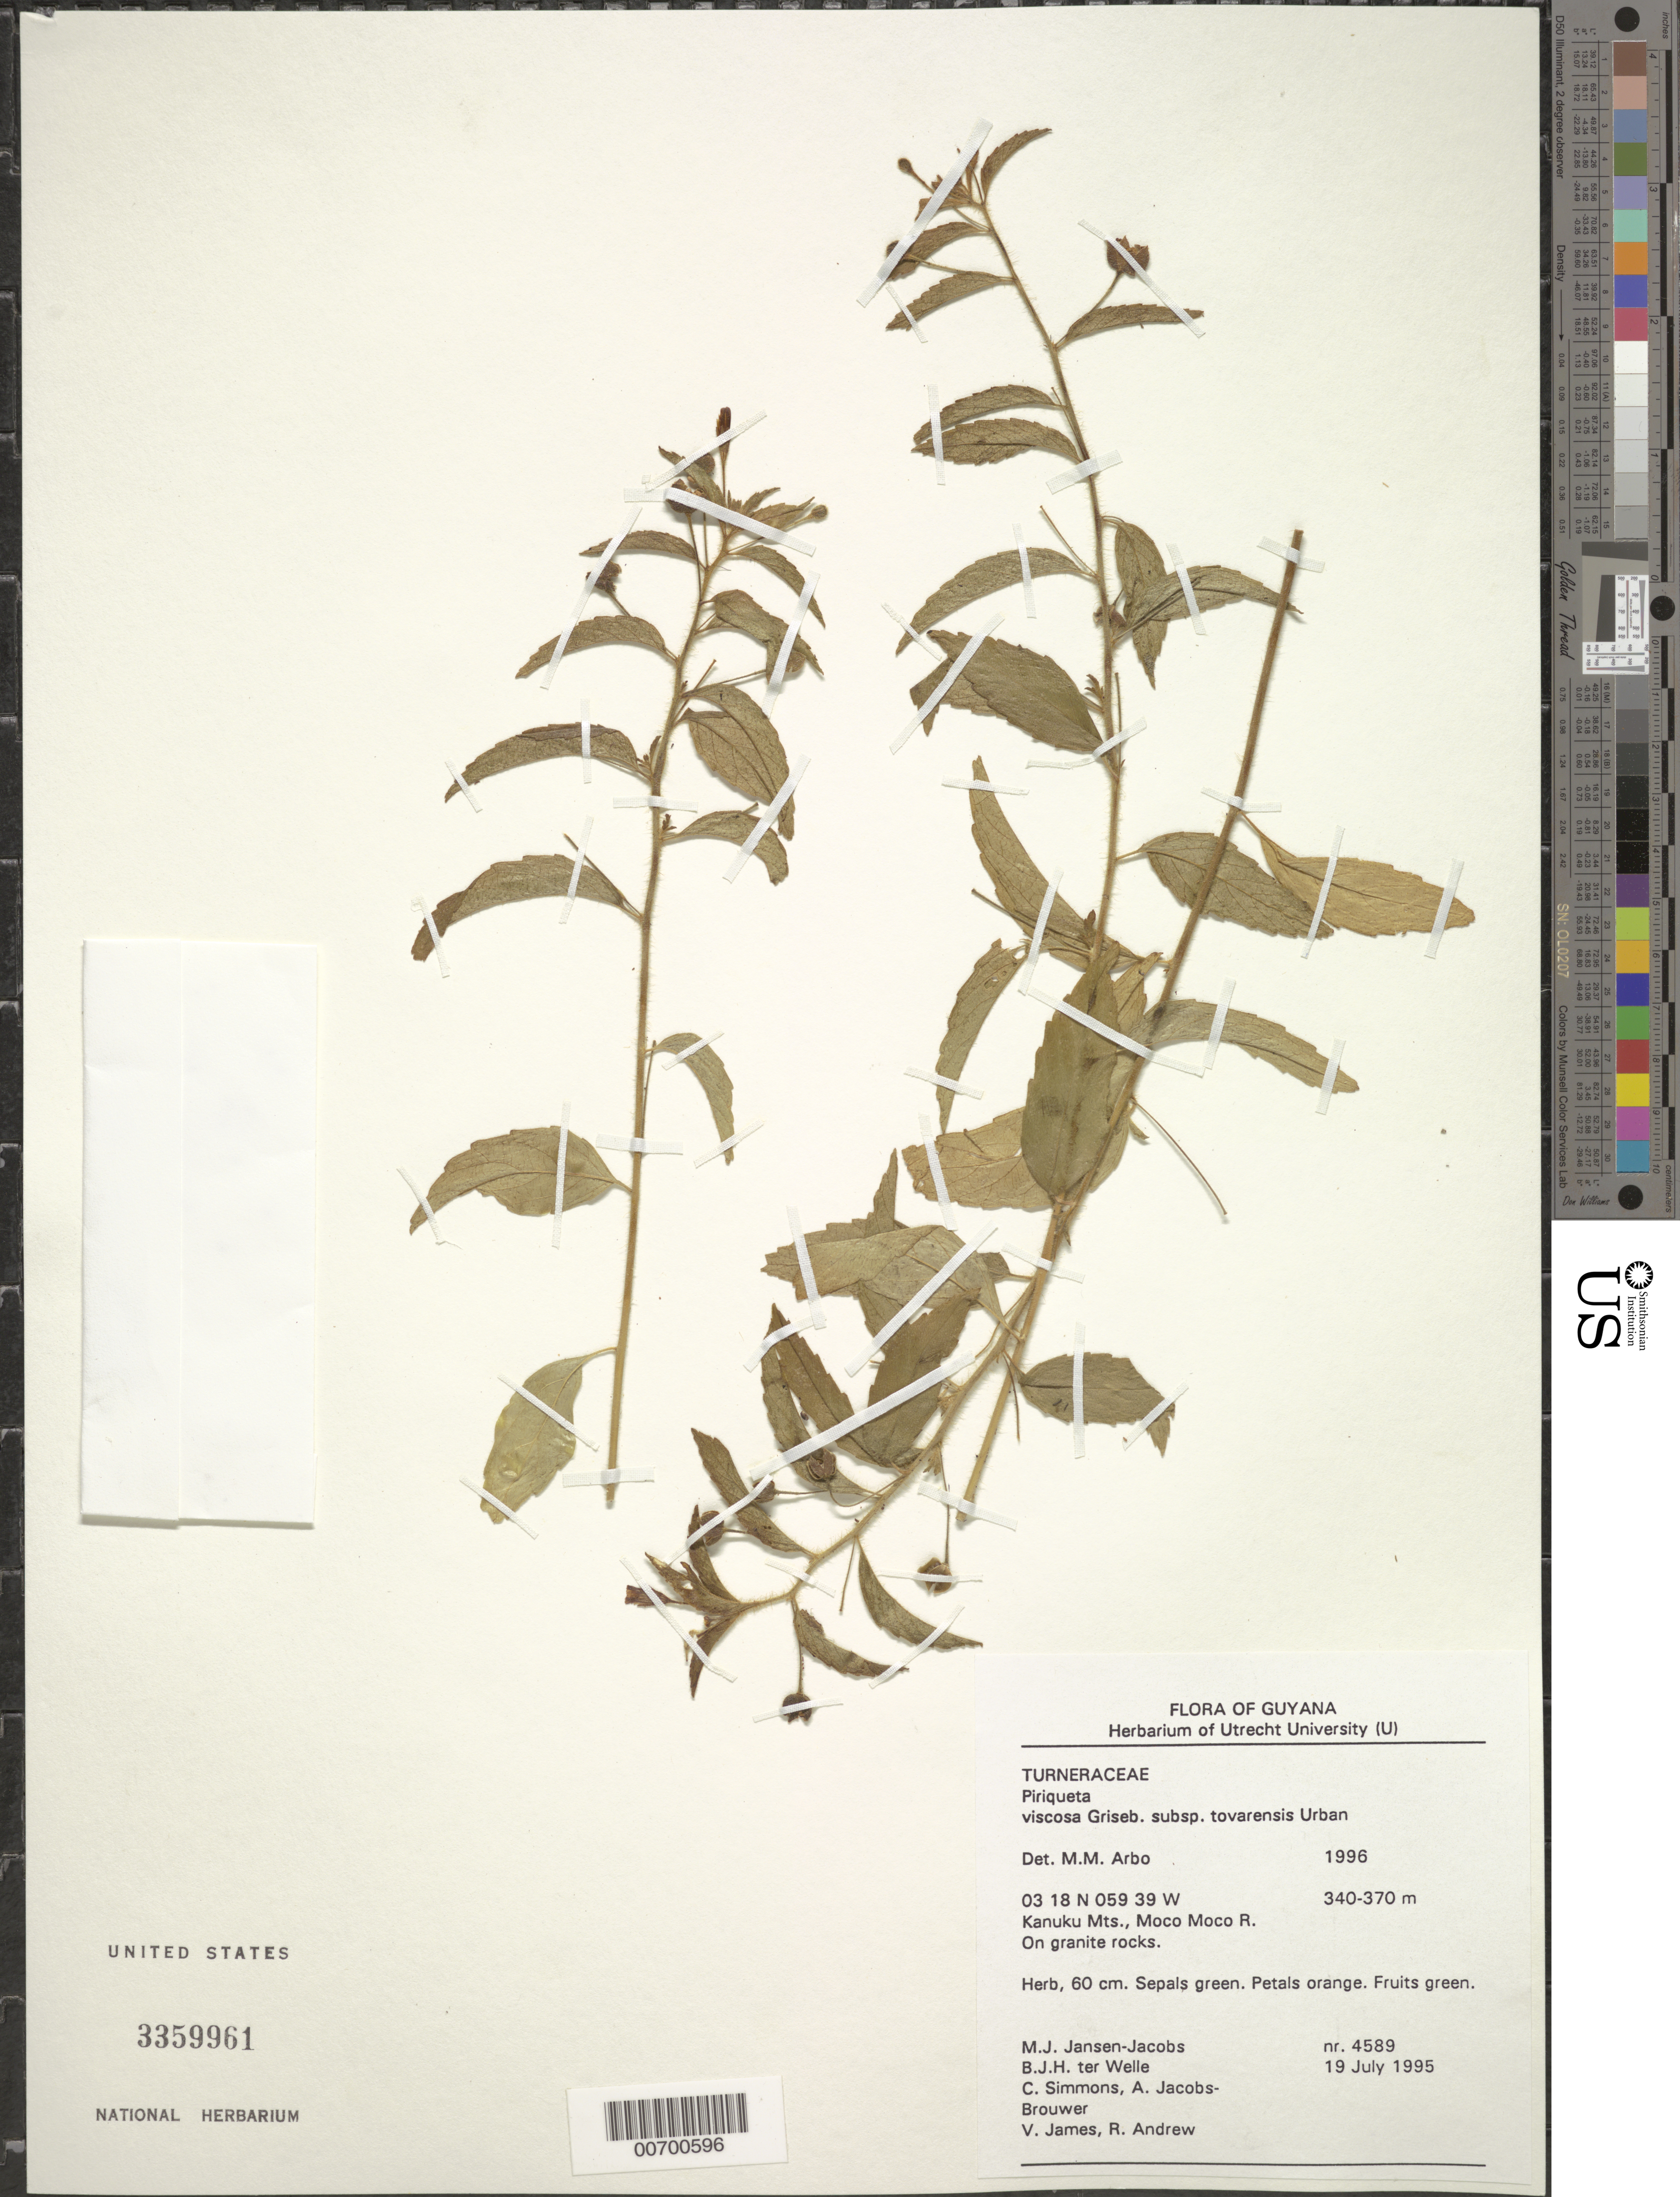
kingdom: Plantae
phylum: Tracheophyta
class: Magnoliopsida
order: Malpighiales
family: Turneraceae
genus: Piriqueta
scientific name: Piriqueta viscosa subsp. tovarensis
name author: Urb.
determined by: Arbo, M. M.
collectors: M. J. Jansen-Jacobs, B. Welle, C. Simmons, A. Jacobs-Brouwer, V. James & R. Andrew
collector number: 4589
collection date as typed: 19-Jul-95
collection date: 1995-07-19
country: Guyana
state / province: U. Takutu-U. Essequibo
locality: Moco Moco River, Kanuku Mts.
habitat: On granite rock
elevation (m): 340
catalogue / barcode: US 3359961